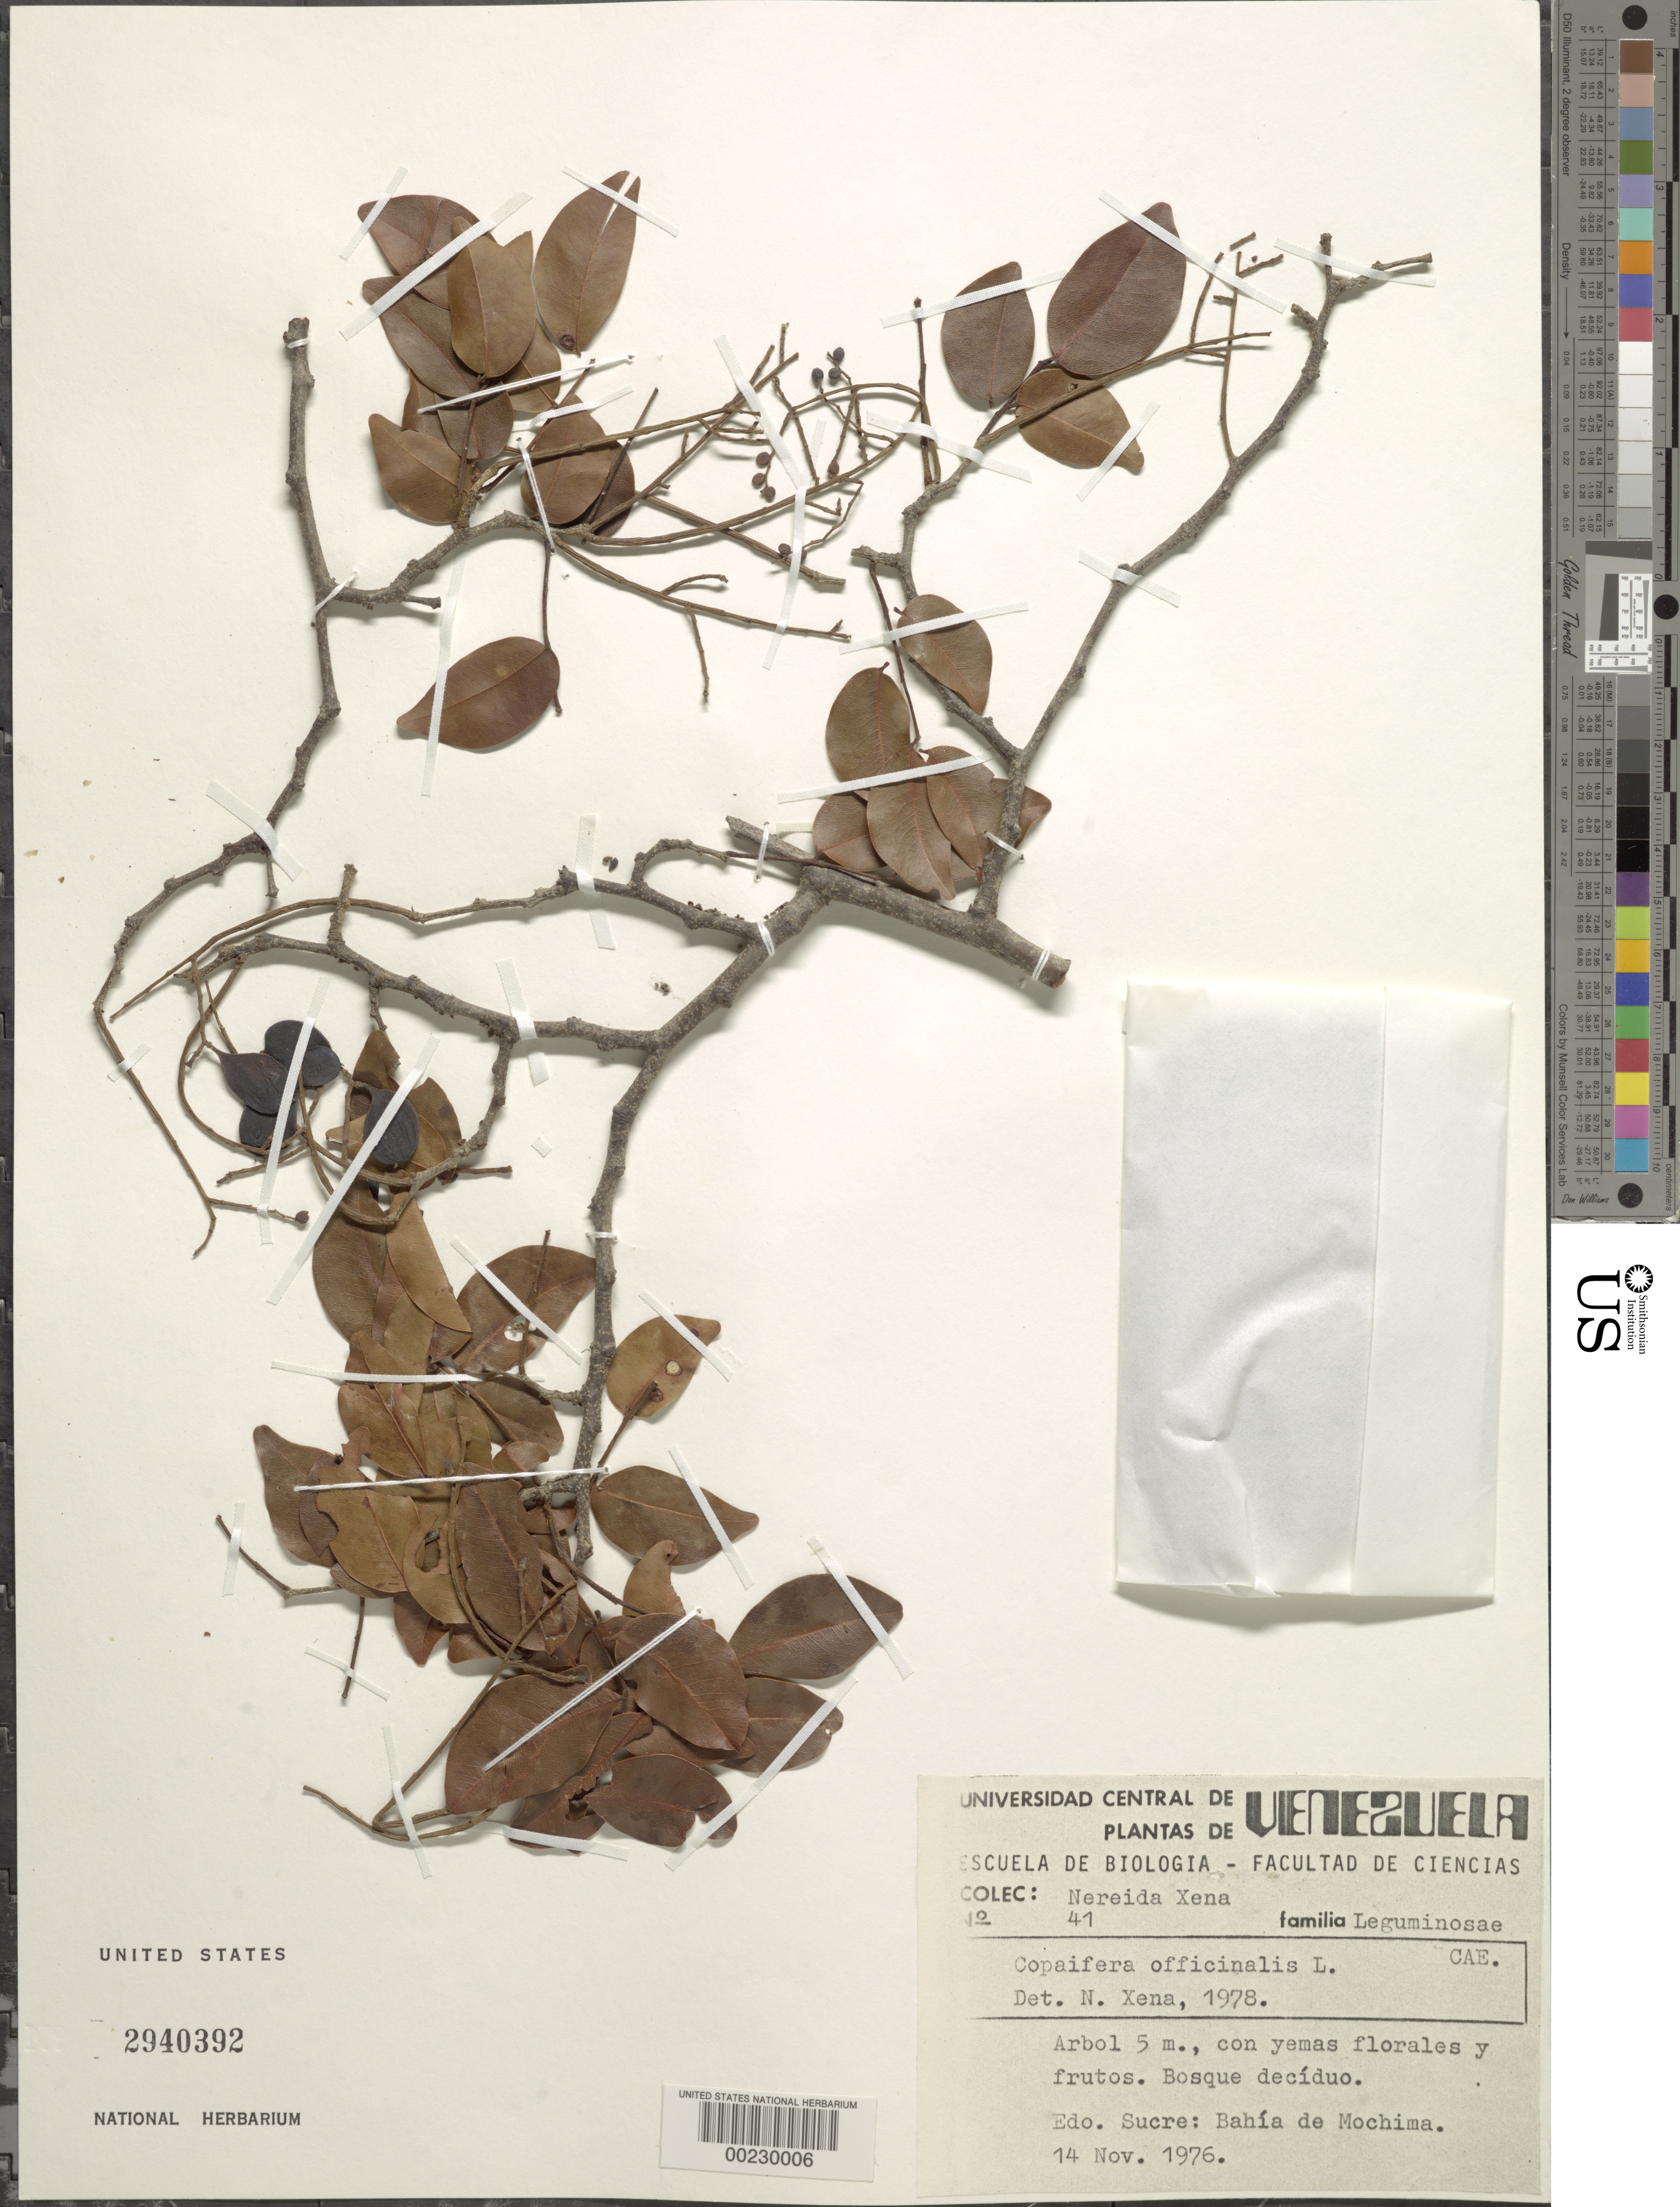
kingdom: Plantae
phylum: Tracheophyta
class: Magnoliopsida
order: Fabales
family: Fabaceae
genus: Copaifera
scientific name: Copaifera officinalis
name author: (Jacq.) L.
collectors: N. Xena de Enrech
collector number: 46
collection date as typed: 14 Nov 1976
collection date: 1976-11-14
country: Venezuela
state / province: Sucre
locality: Bahia de mochima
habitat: Decidous forest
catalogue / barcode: US 2940392